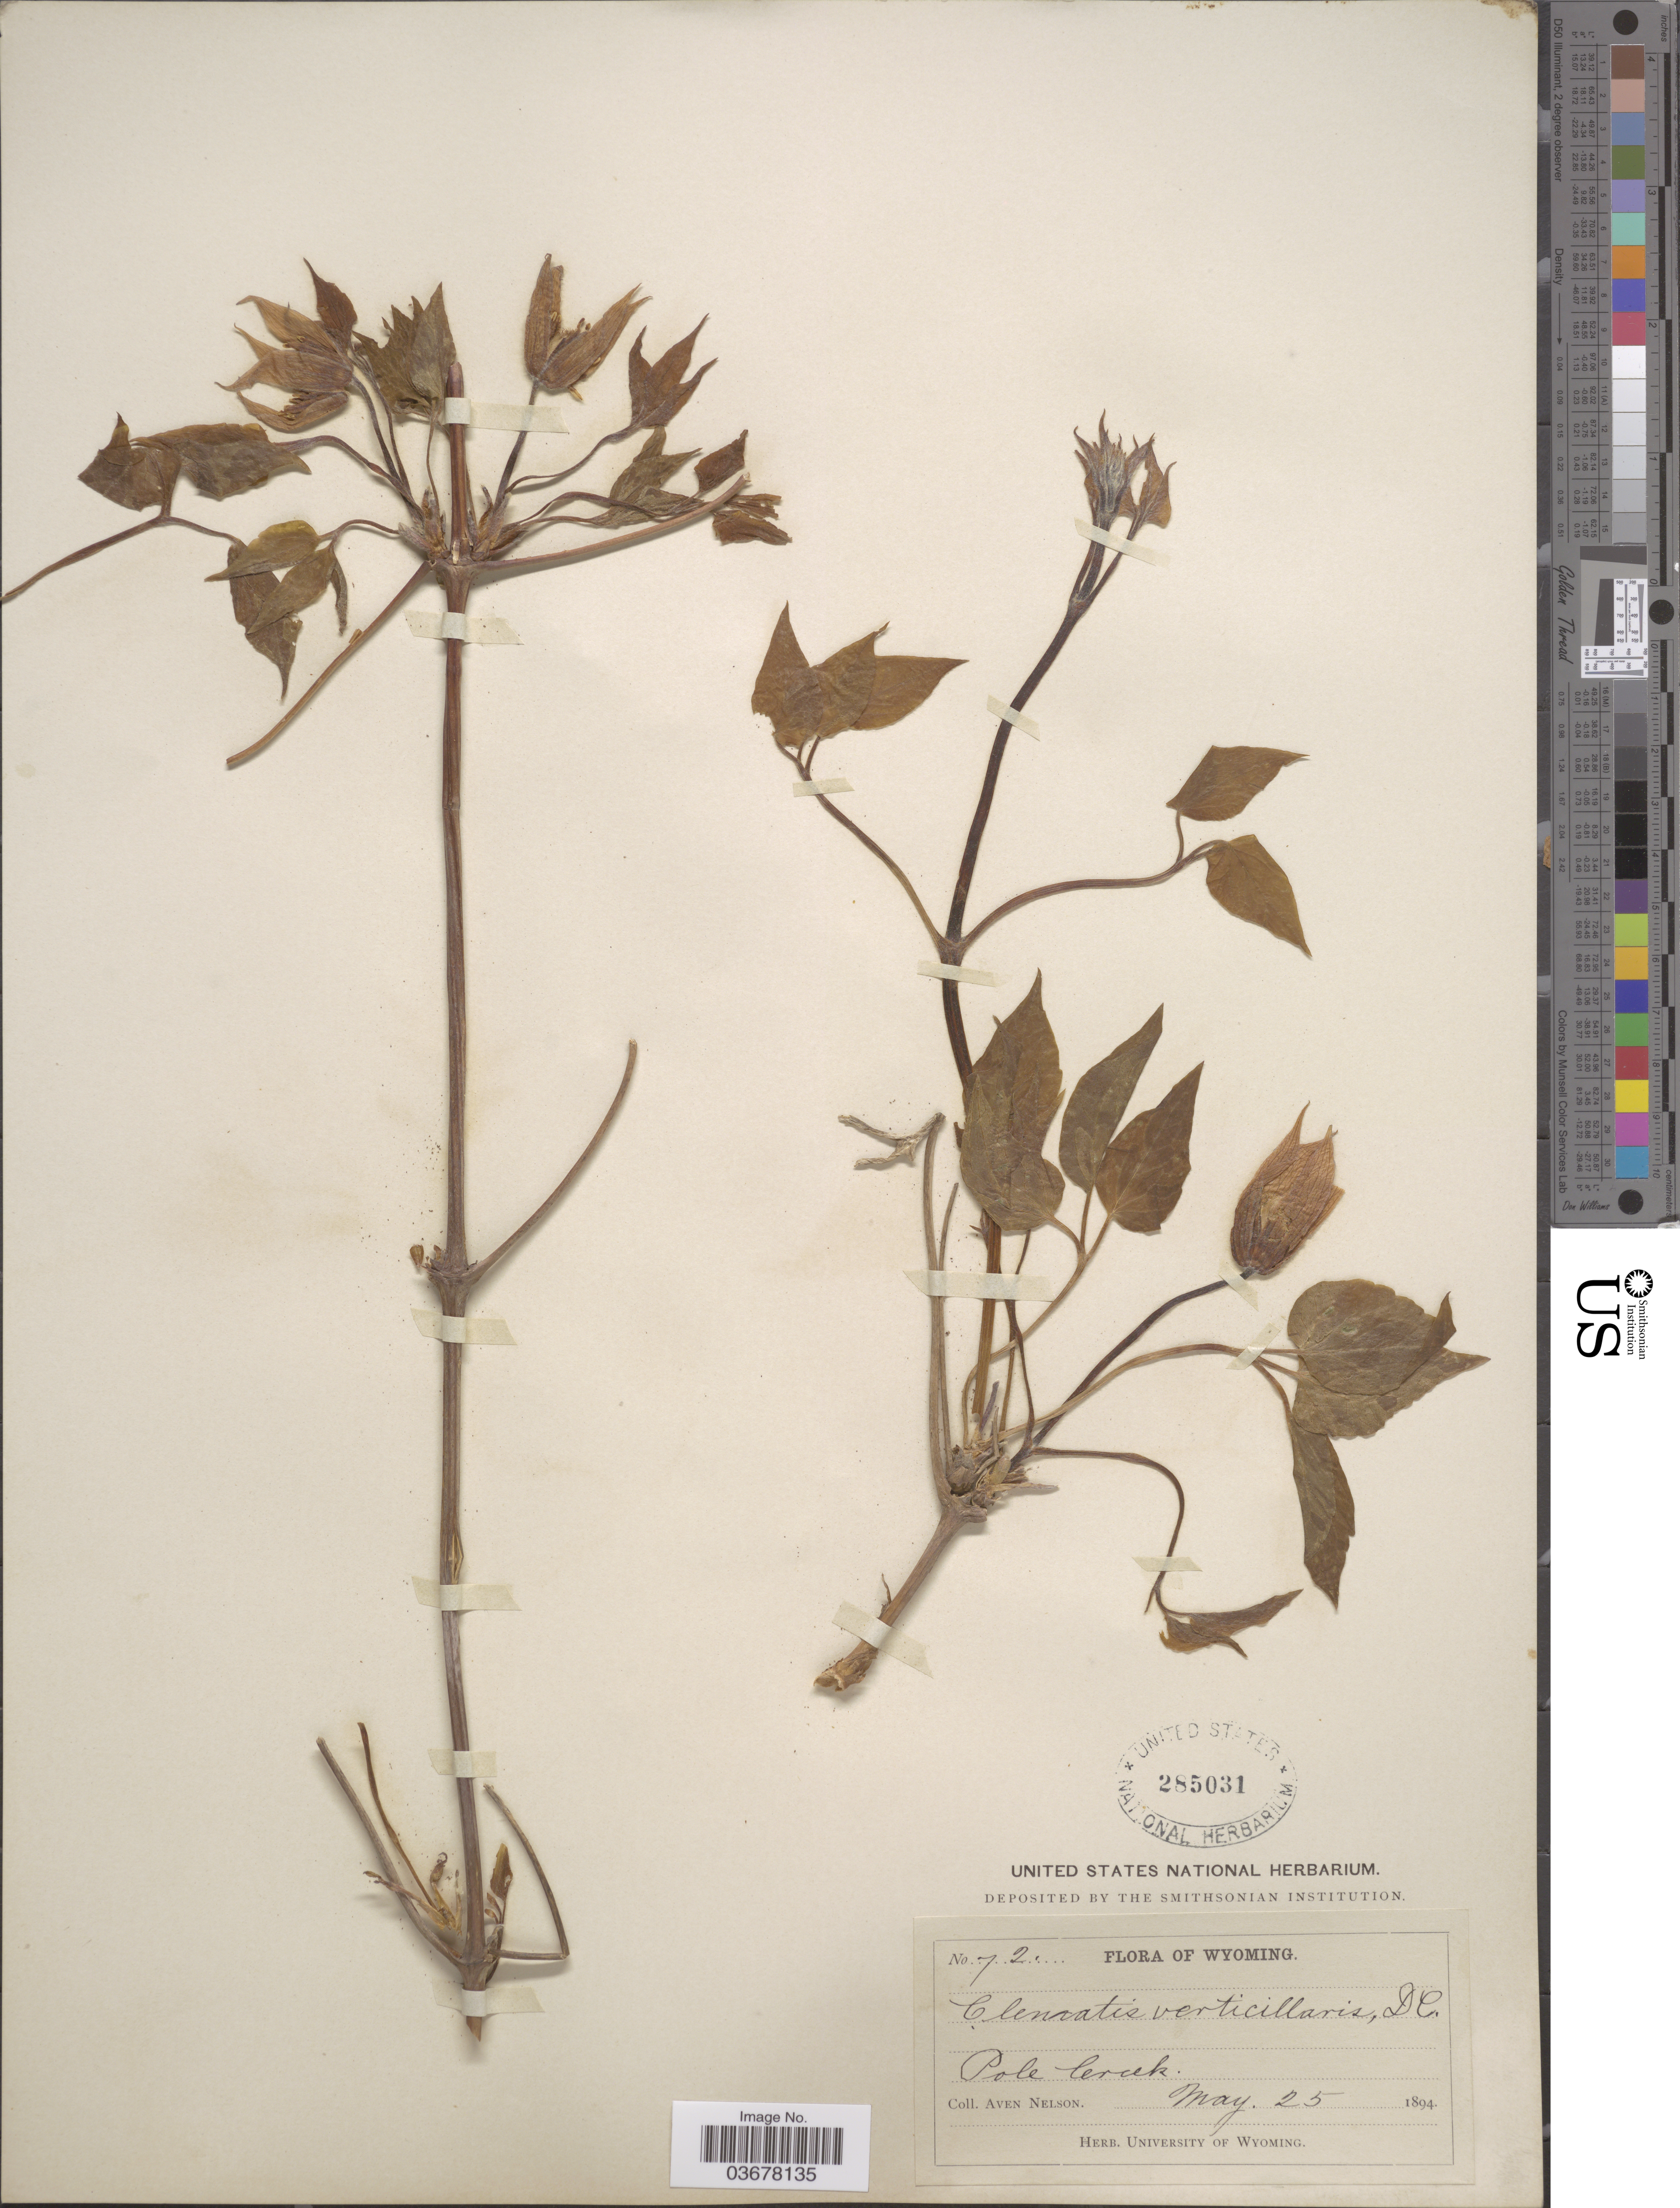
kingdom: Plantae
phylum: Tracheophyta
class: Magnoliopsida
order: Ranunculales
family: Ranunculaceae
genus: Clematis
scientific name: Clematis occidentalis var. grosseserrata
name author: (Rydb.) J.S. Pringle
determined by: Strong, M. T., (US), Smithsonian Institution - National Museum of Natural History (UNITED STATES)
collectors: A. Nelson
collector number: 72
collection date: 1894-05-25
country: United States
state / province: Wyoming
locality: Pole Creek.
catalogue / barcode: US 285031